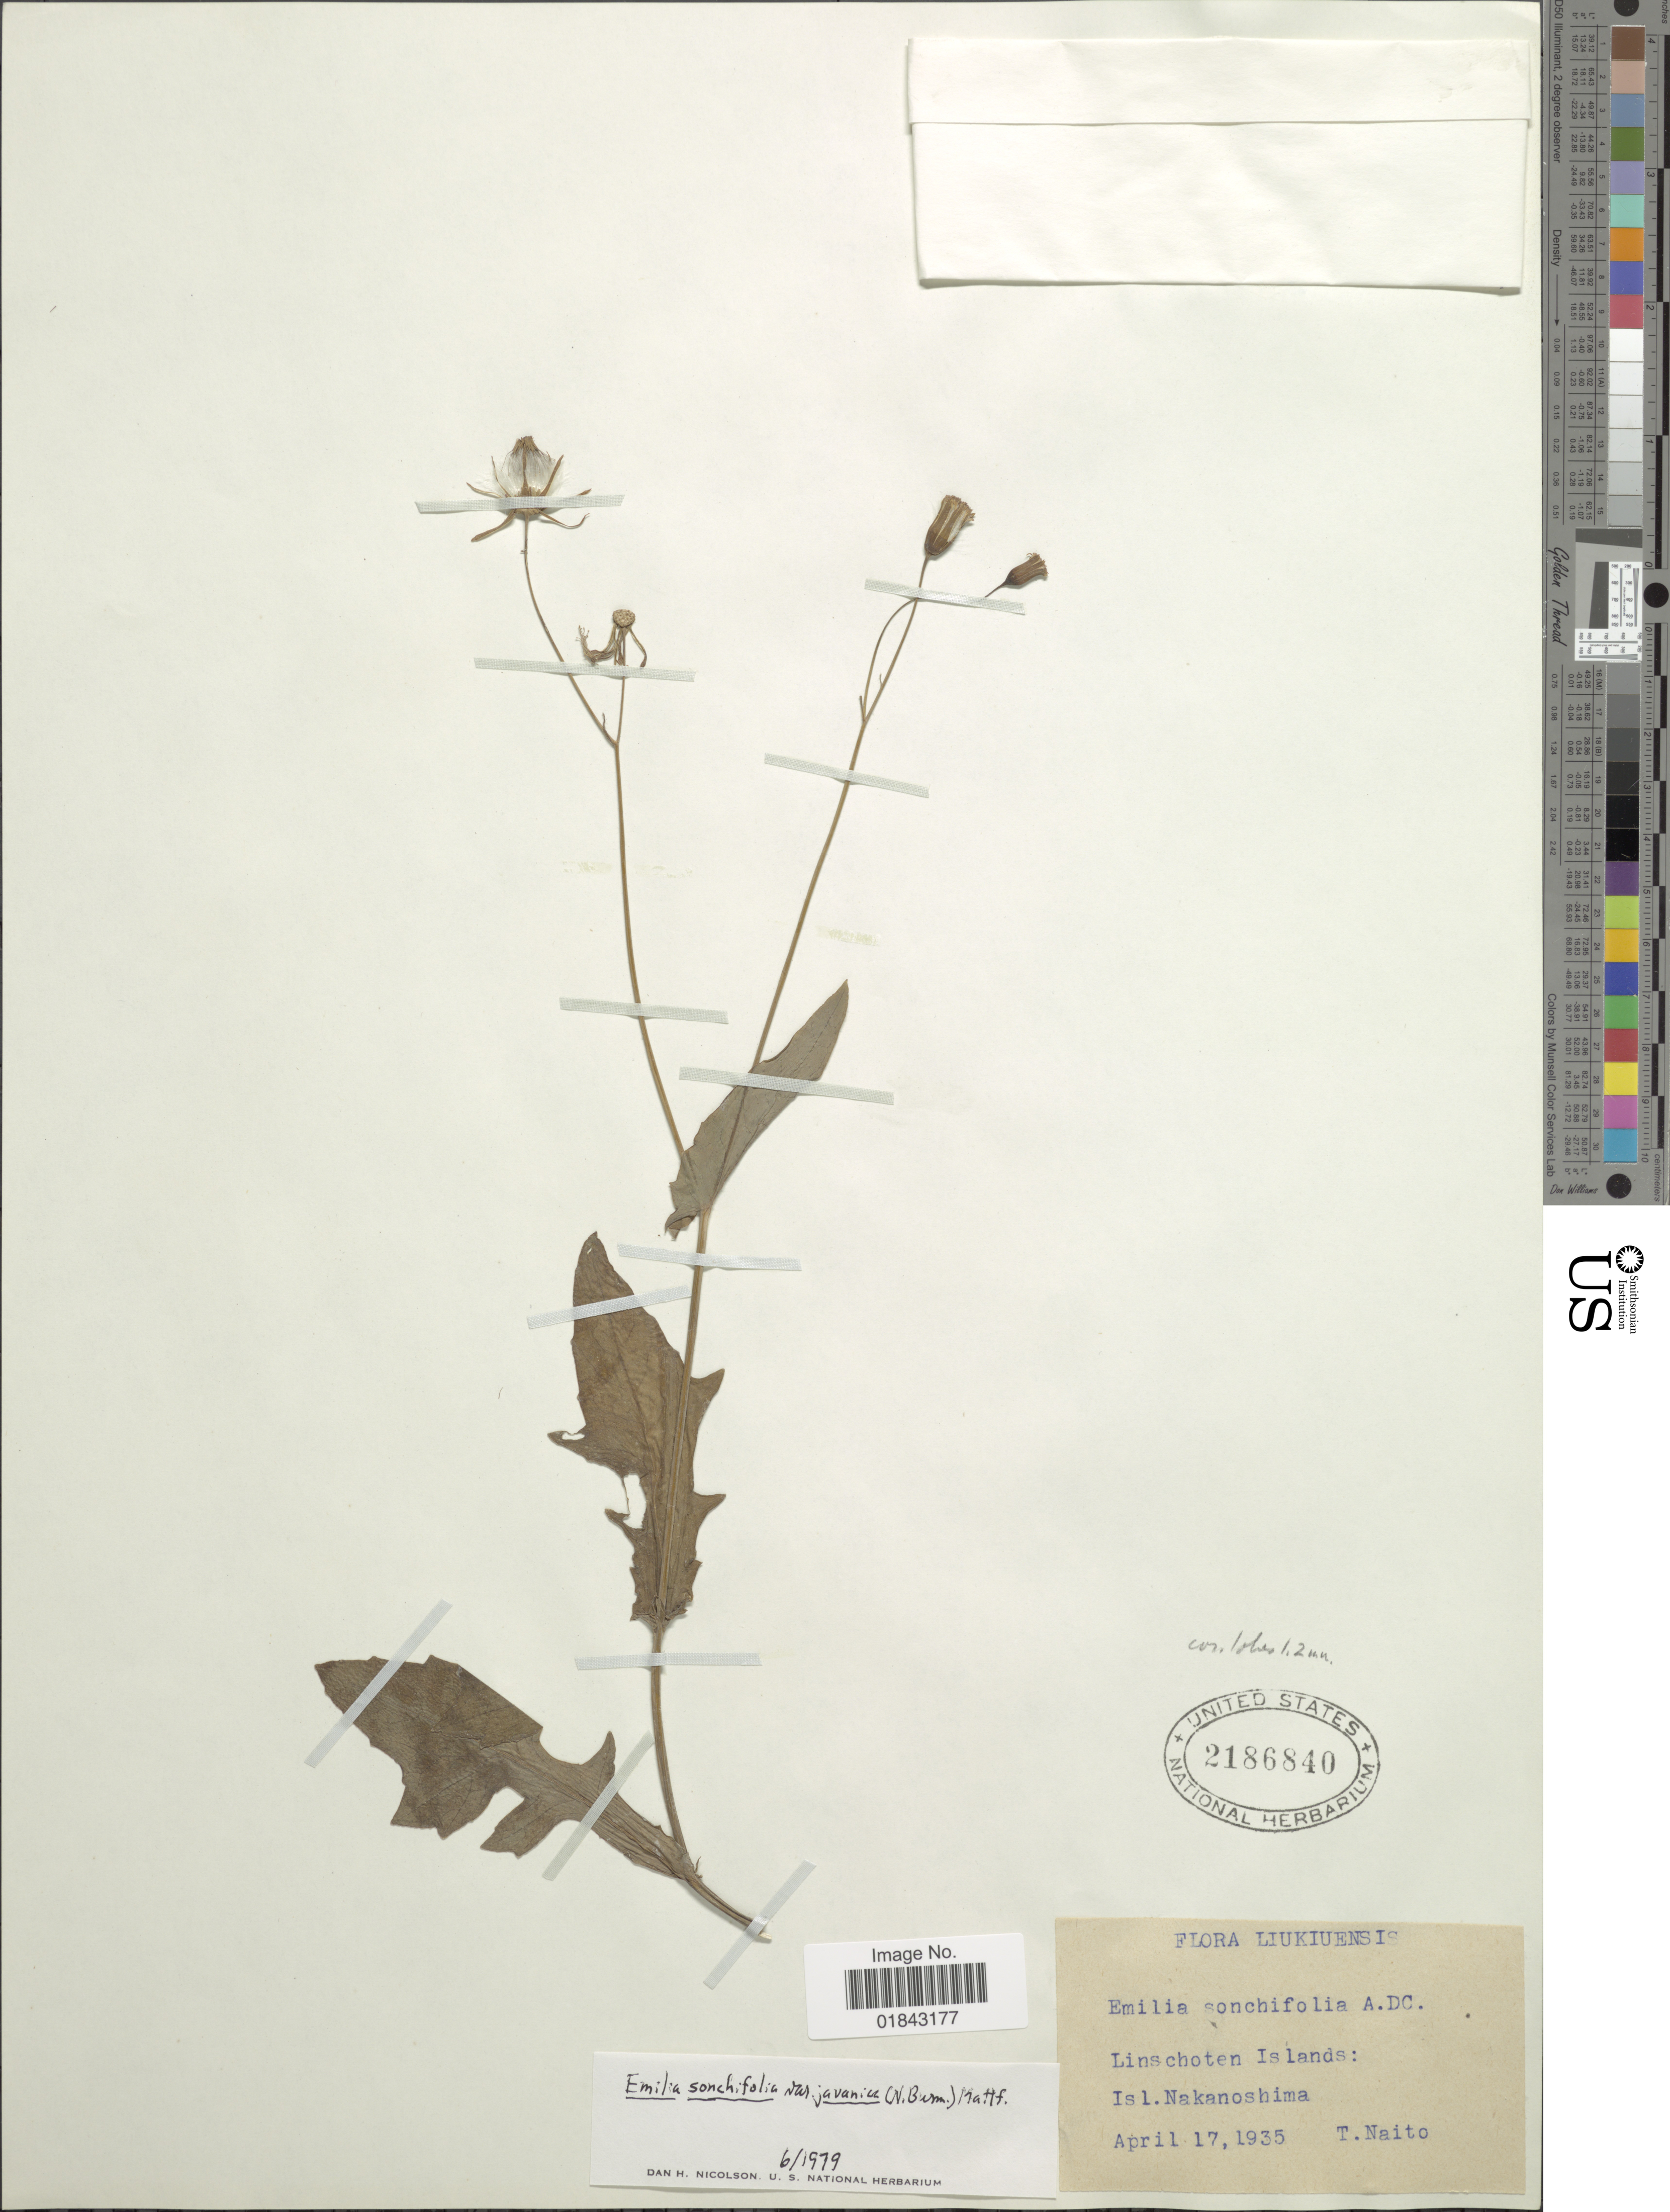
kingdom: Plantae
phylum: Tracheophyta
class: Magnoliopsida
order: Asterales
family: Asteraceae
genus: Emilia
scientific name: Emilia sonchifolia var. javanica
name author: (Burm. f.) Mattf.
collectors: T. Naito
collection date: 1935-04-17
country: Japan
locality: Liukiuebsus, Linschoten Islands, Isl. Nakanoshima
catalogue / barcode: US 2186840